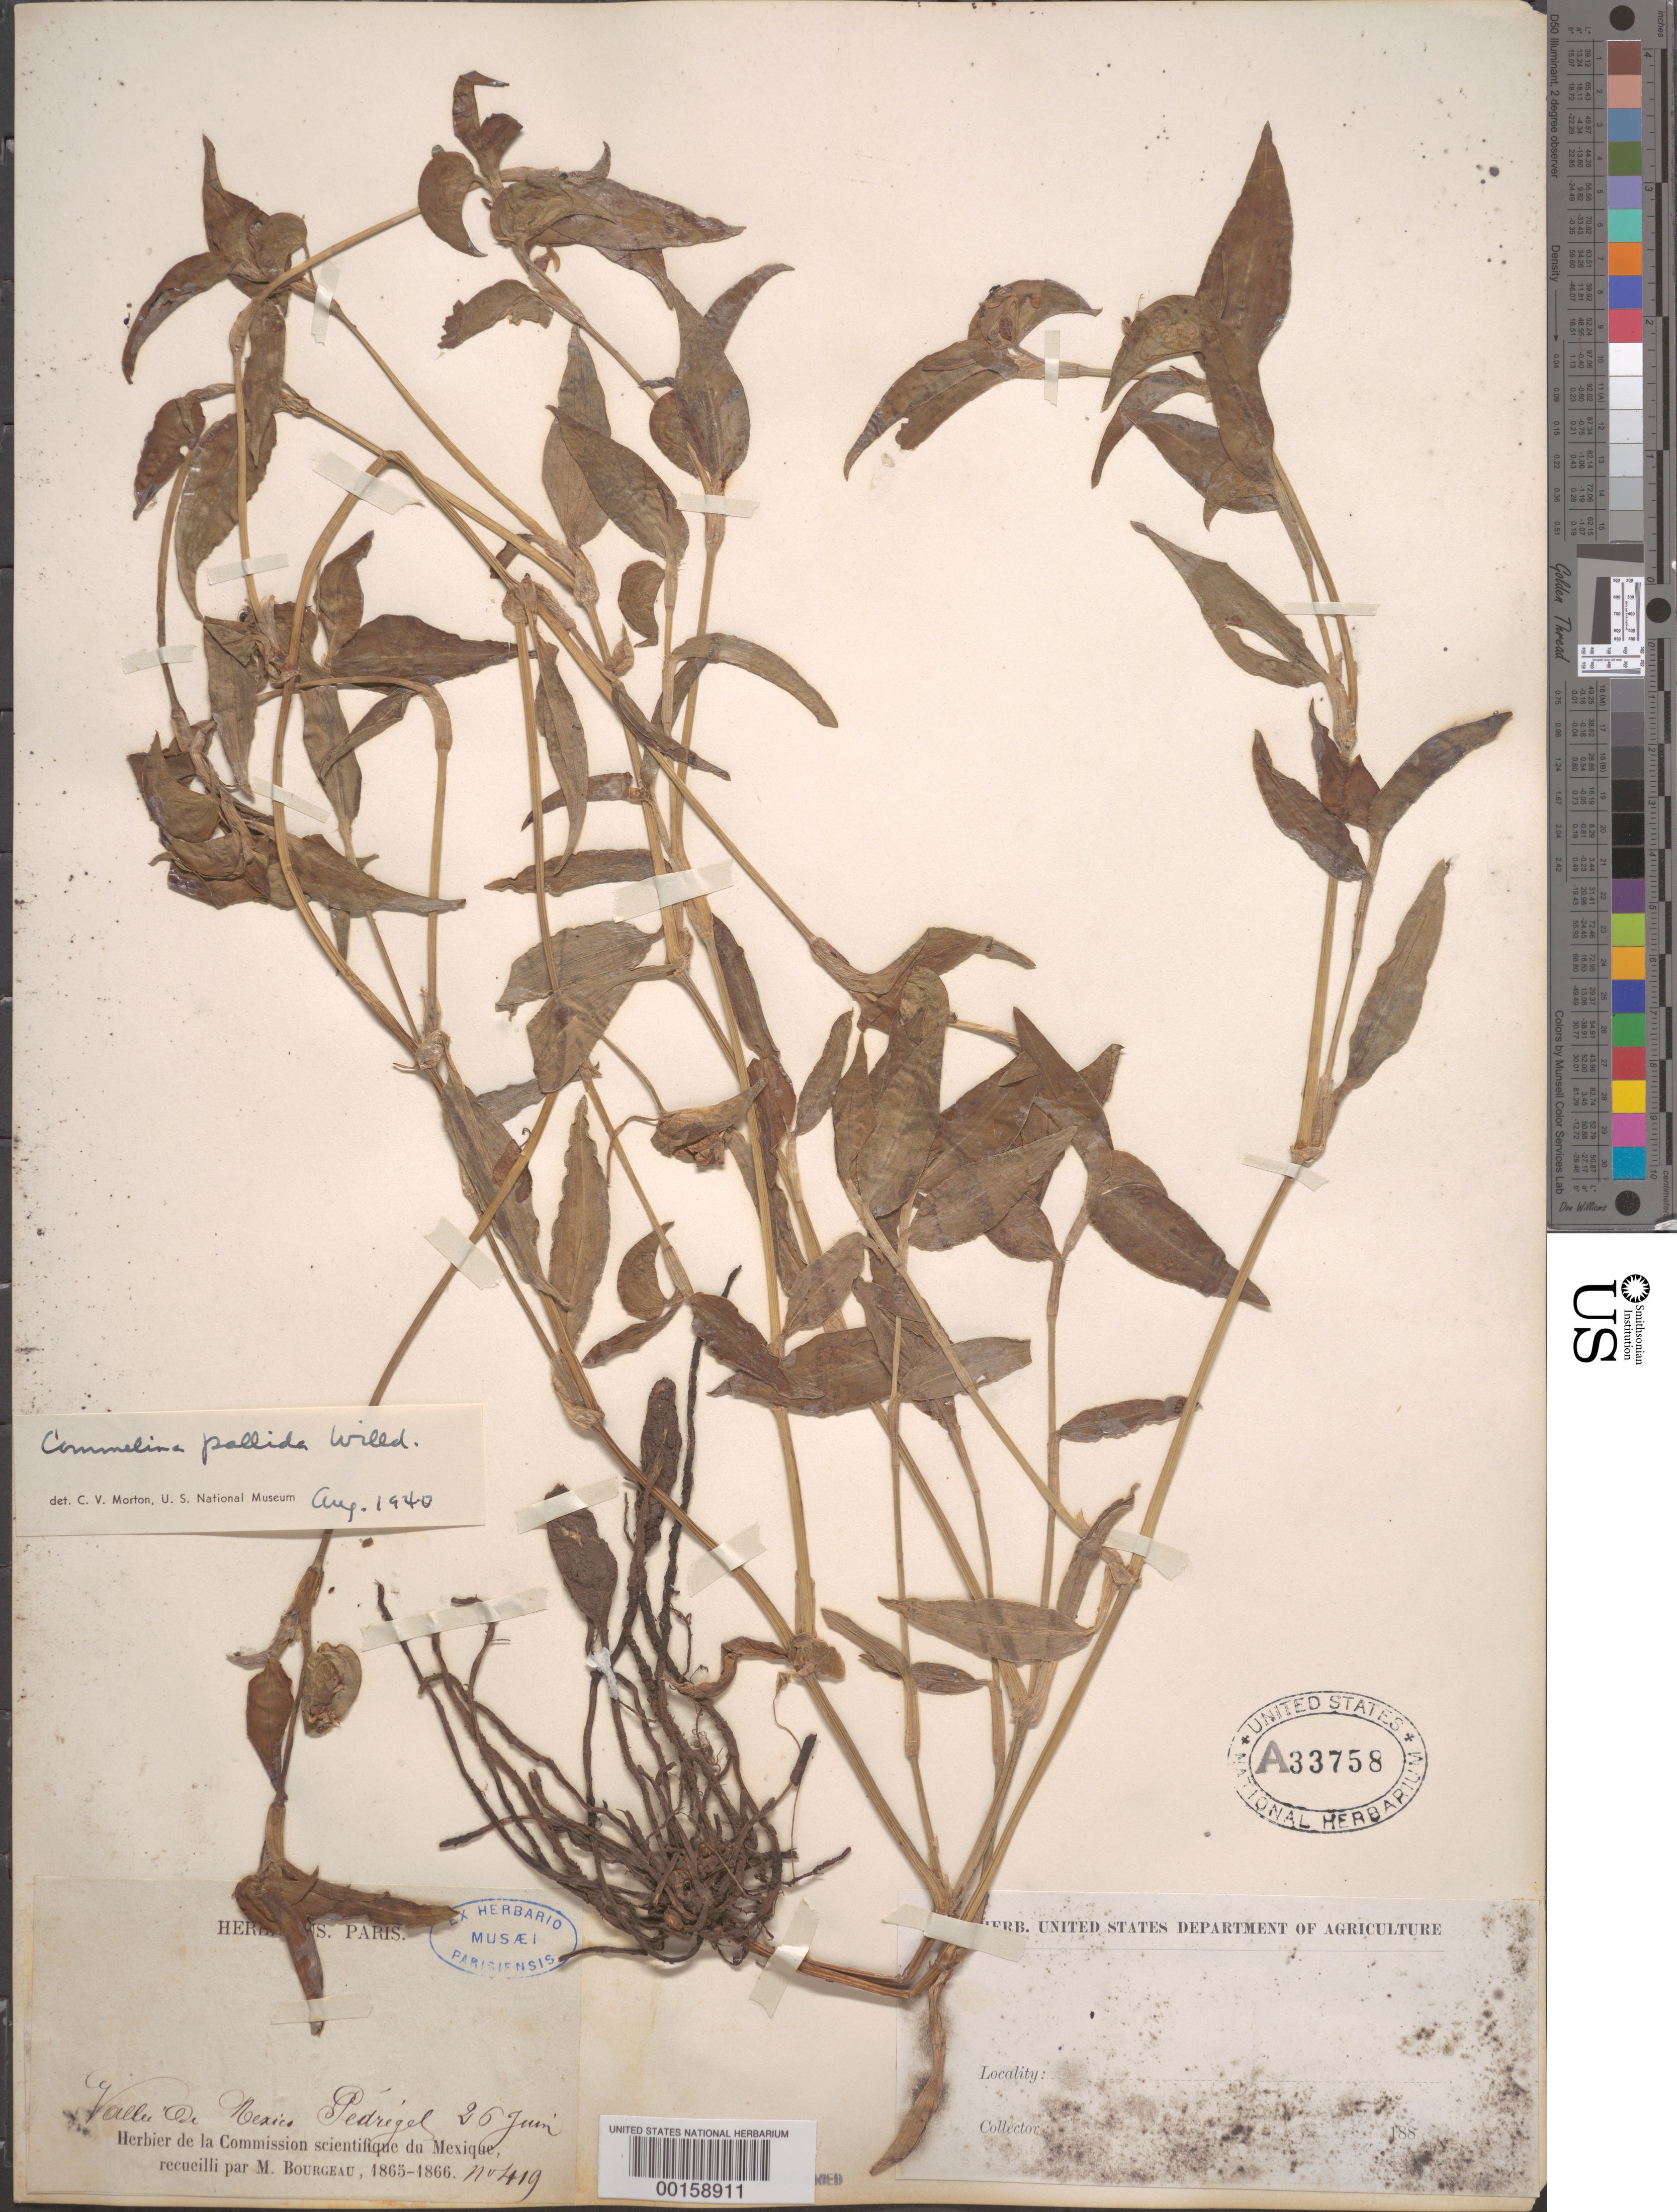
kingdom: Plantae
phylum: Tracheophyta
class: Liliopsida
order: Commelinales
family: Commelinaceae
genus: Commelina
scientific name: Commelina pallida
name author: Willd.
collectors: E. Bourgeau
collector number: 419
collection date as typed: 25 Jun 1865 or 26 Jun 1866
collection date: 1865-06-25 or 1866-06-26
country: Mexico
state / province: Distrito Federal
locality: Valle de Mexico; Pedregel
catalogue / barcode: US 33758A